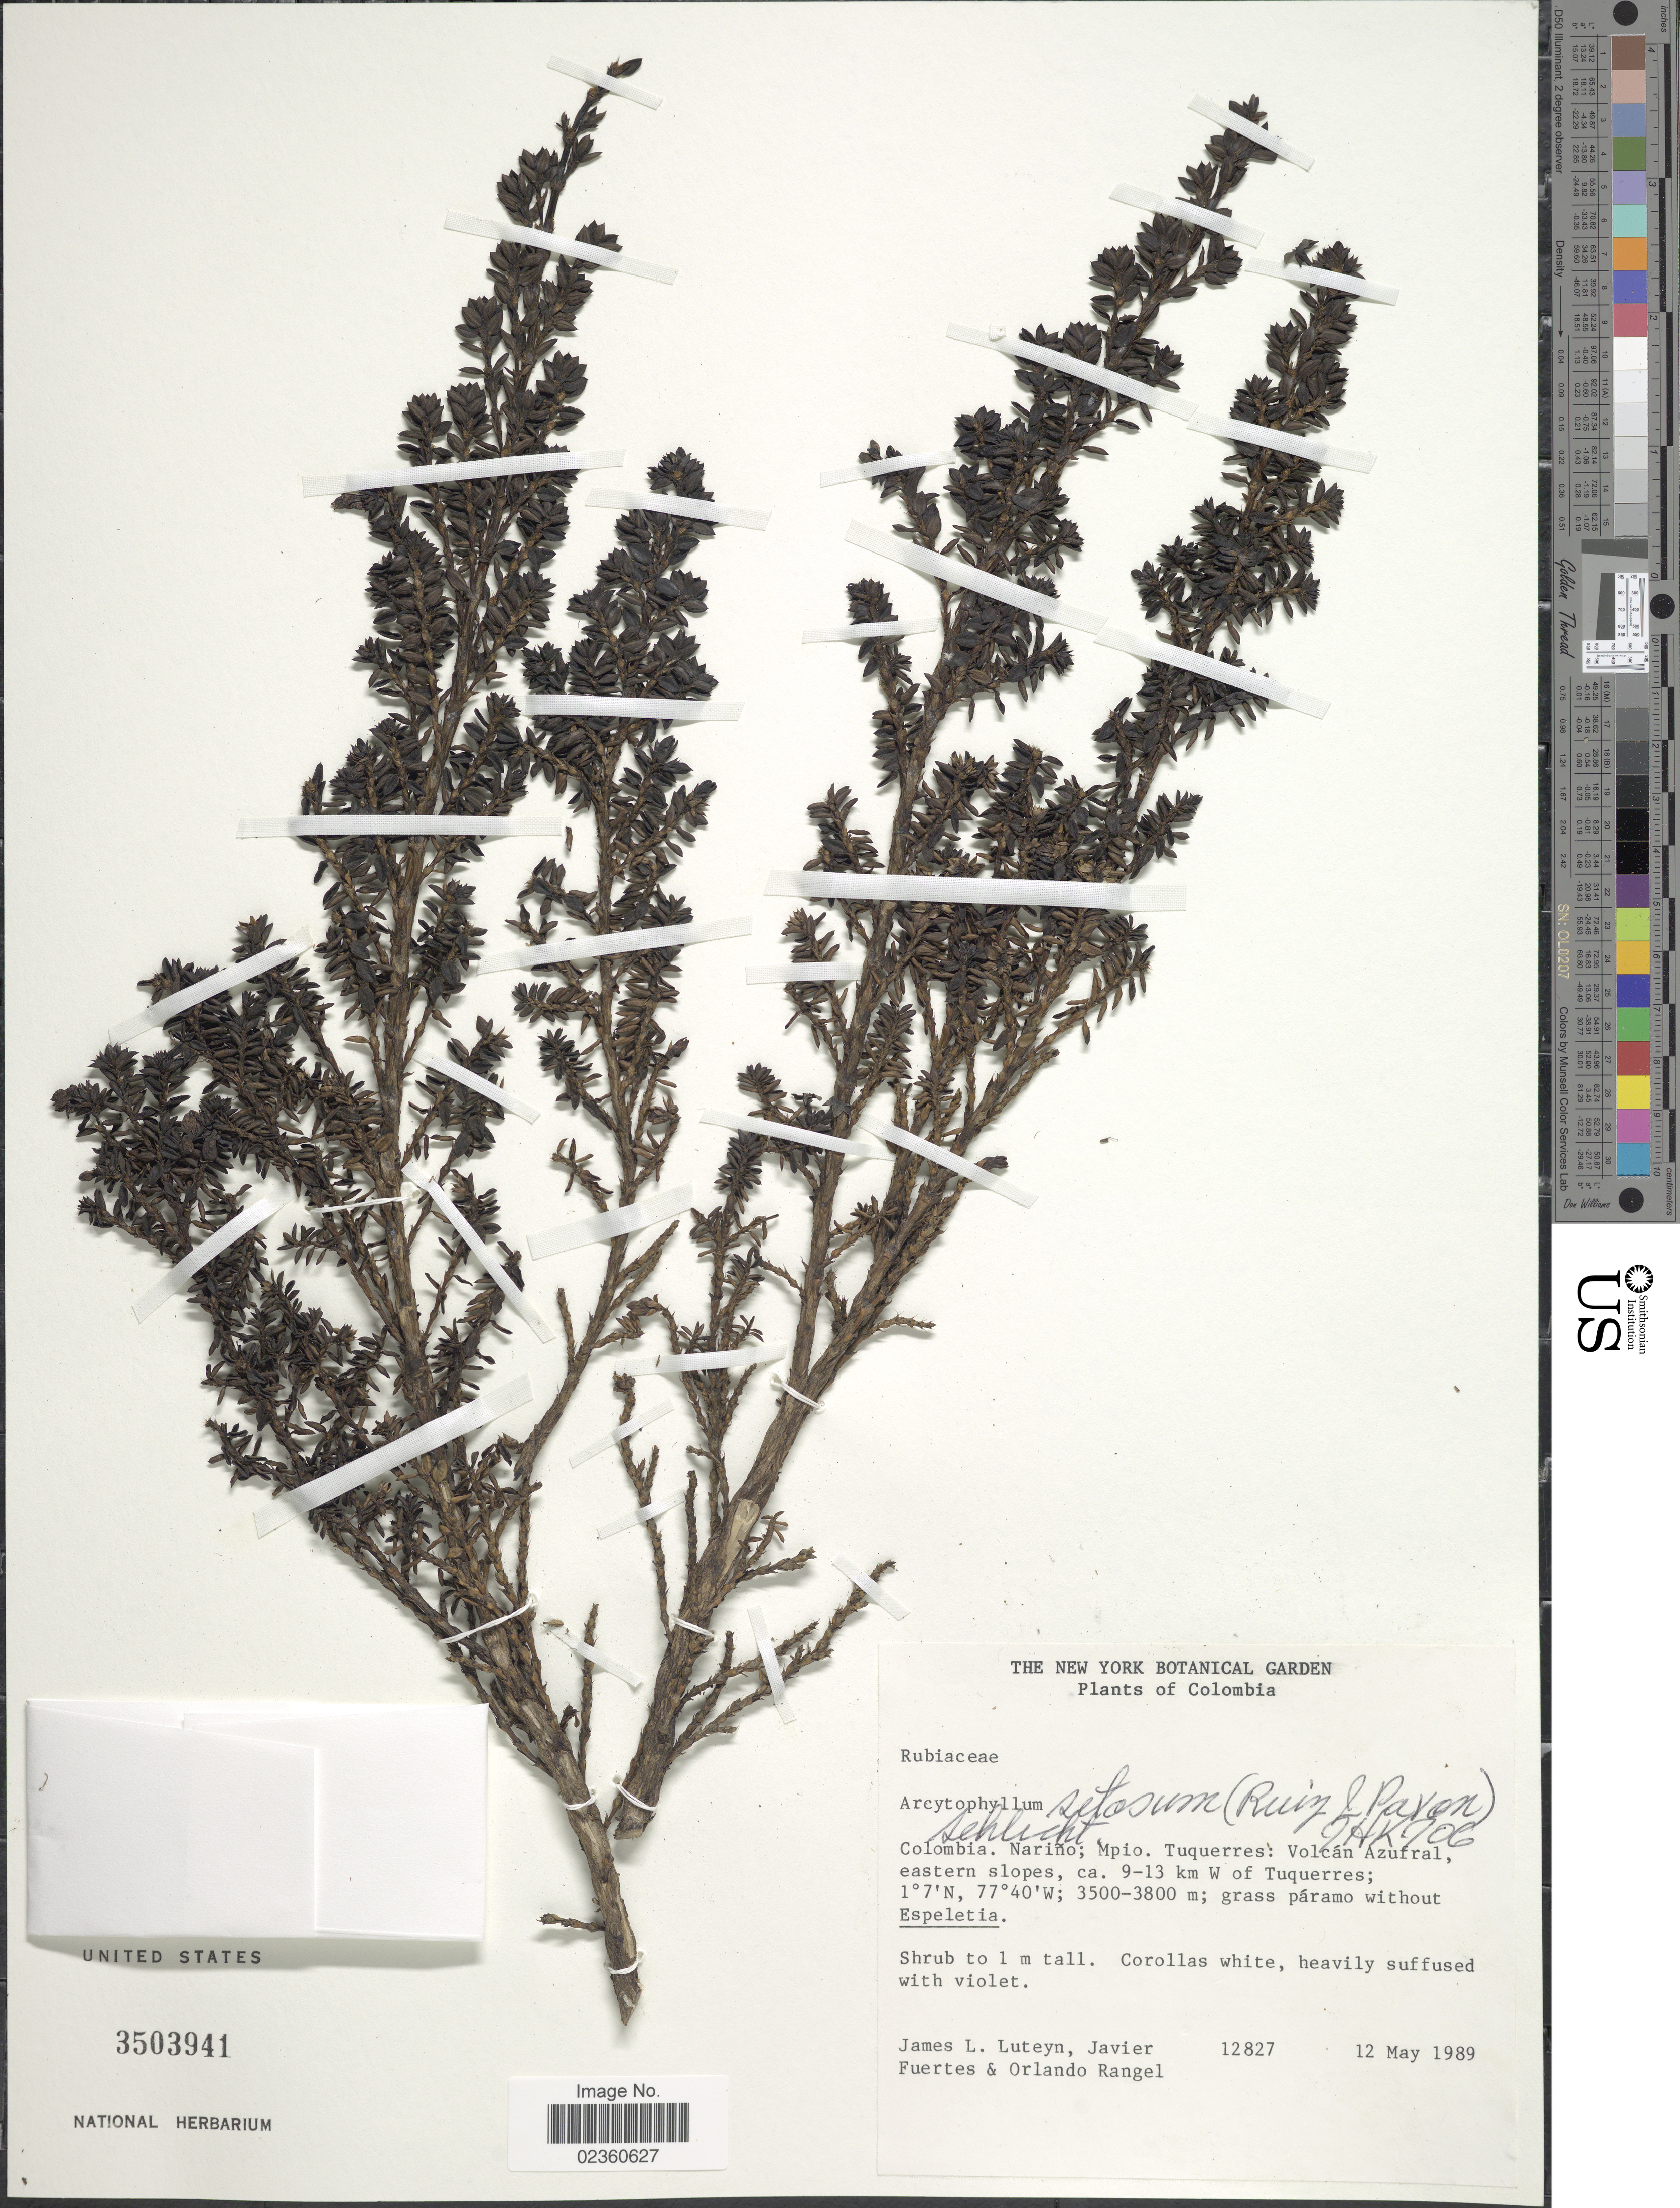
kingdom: Plantae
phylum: Tracheophyta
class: Magnoliopsida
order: Gentianales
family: Rubiaceae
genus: Arcytophyllum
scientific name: Arcytophyllum setosum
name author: (Ruiz & Pav.) Schltdl.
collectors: J. L. Luteyn, J. Fuertes & O. Rangel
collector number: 12827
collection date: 1989-05-12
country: Colombia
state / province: Nariño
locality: Mpio Tuquerres: Volcán Azuiral, eastern slopes, ca. 9-13 km W of Tuquerres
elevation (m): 3500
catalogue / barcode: US 3503941